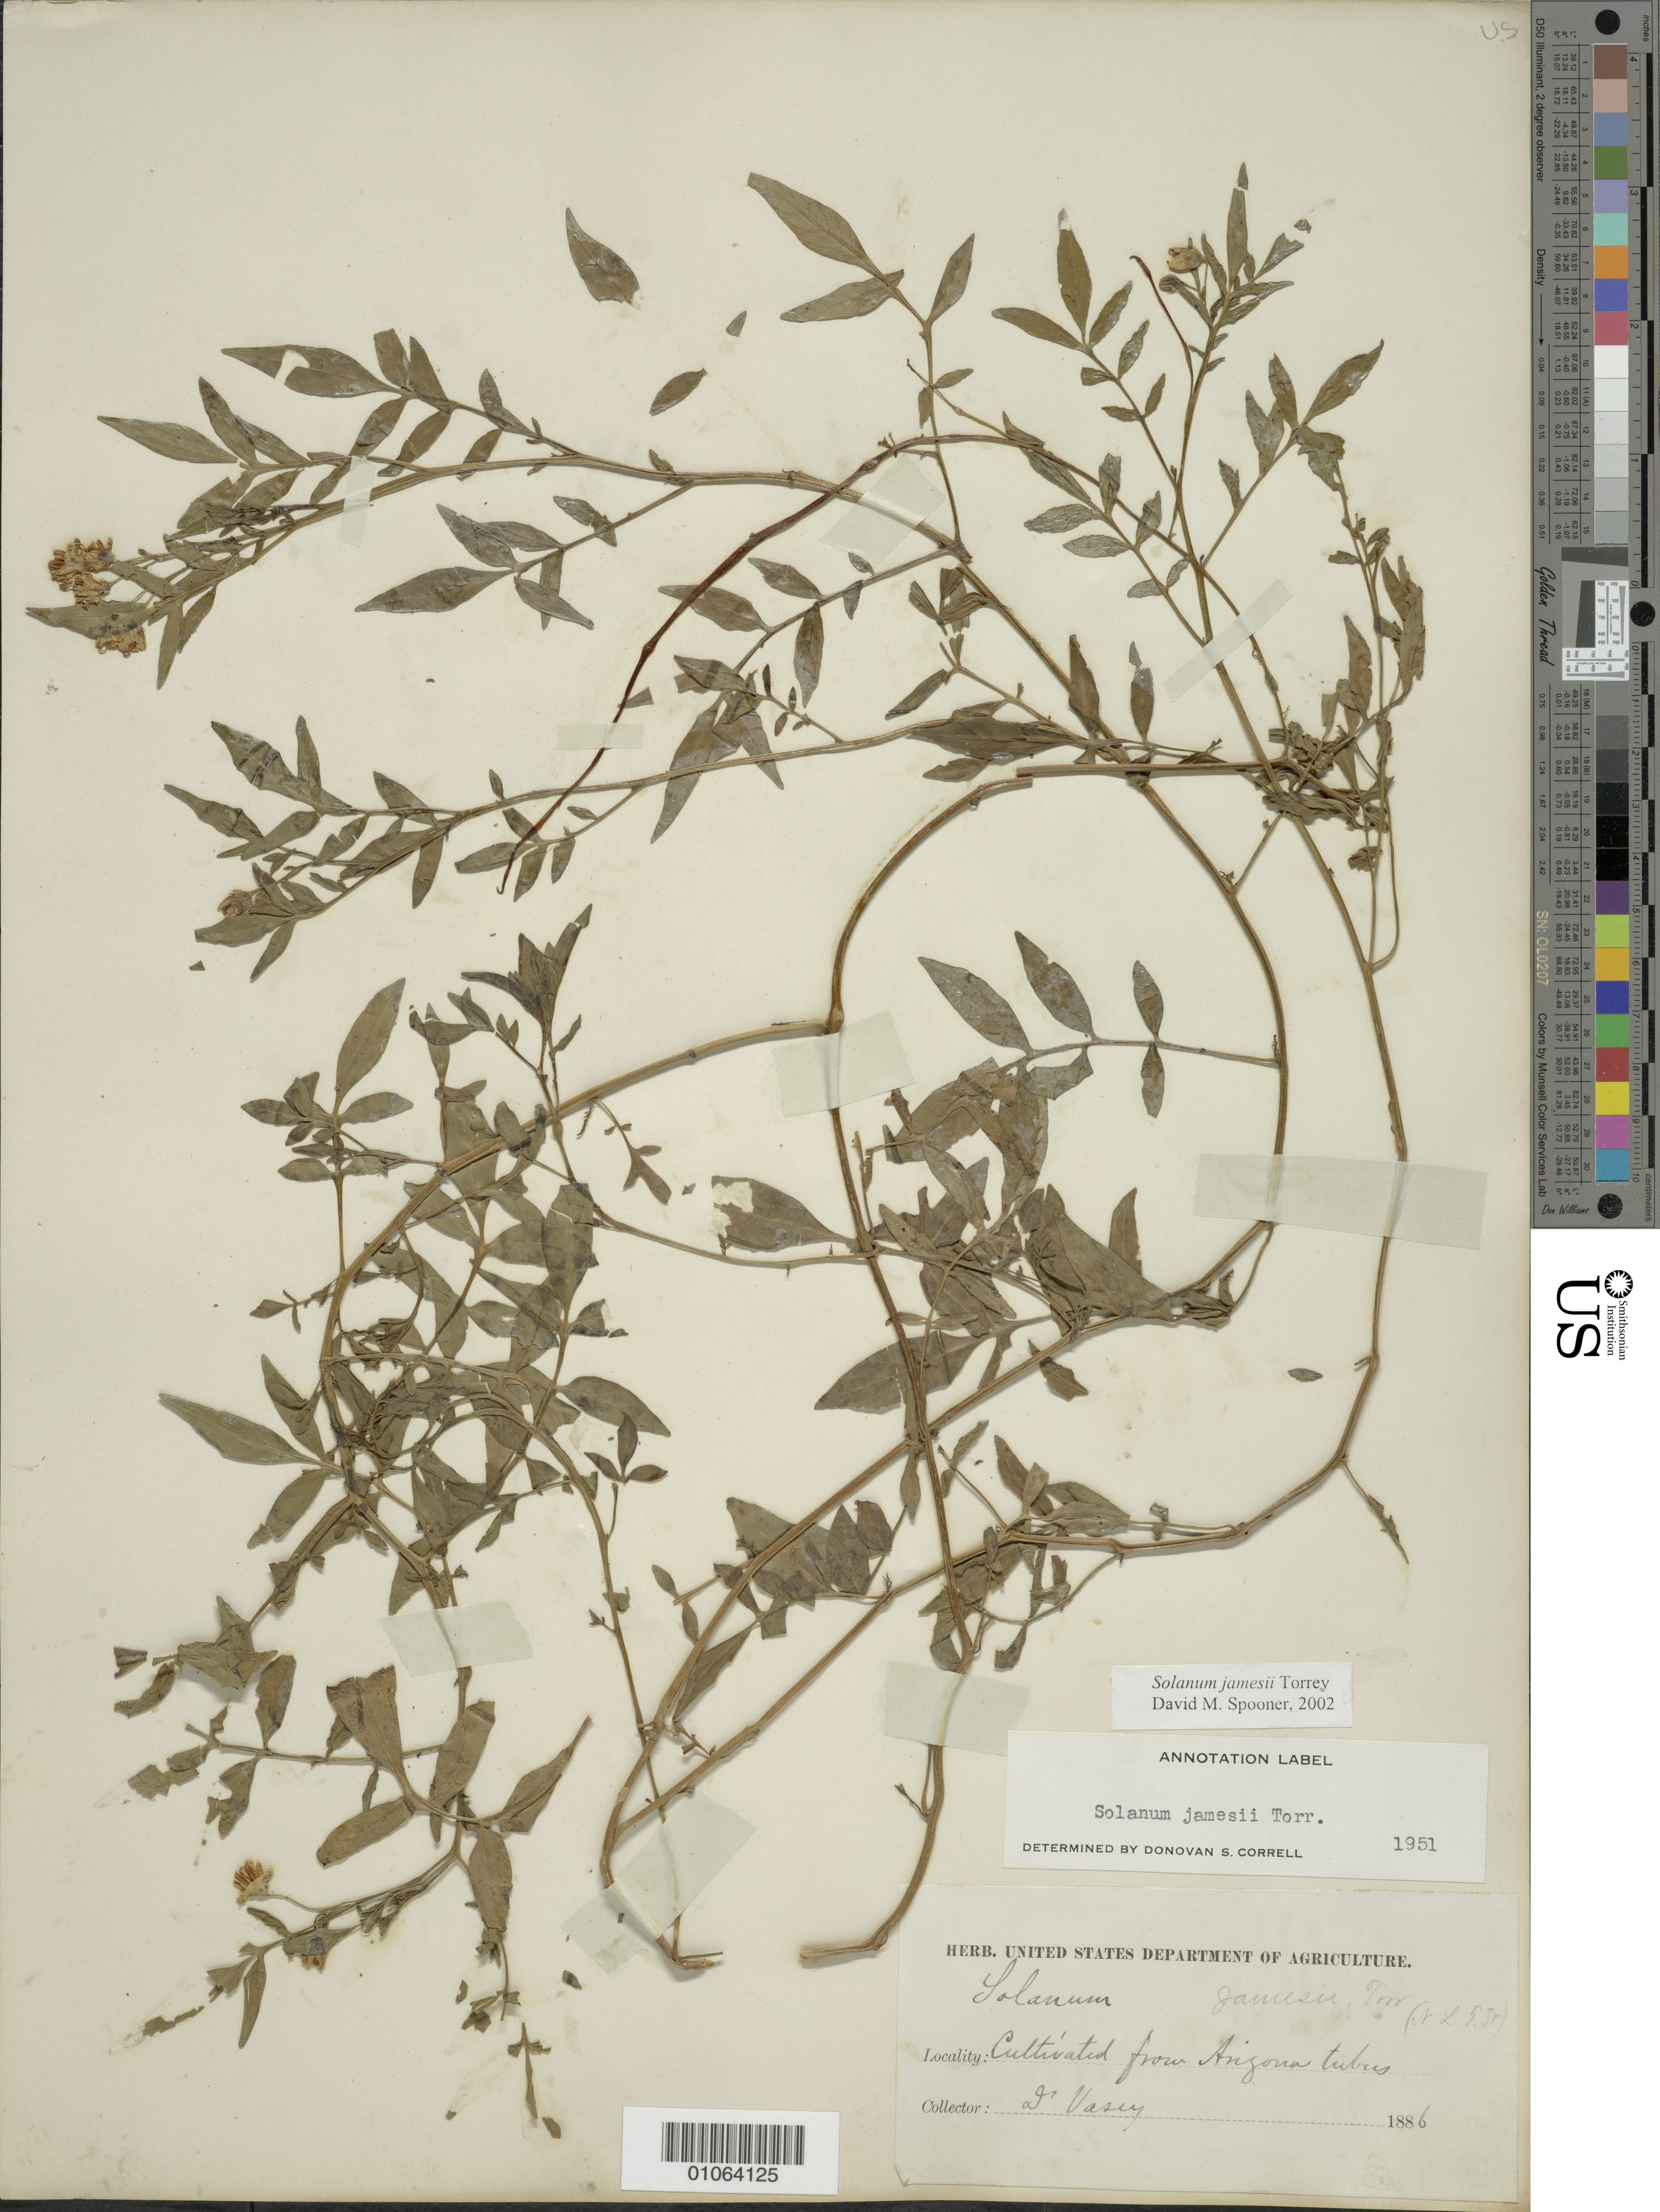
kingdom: Plantae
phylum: Tracheophyta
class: Magnoliopsida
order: Solanales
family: Solanaceae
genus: Solanum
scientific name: Solanum jamesii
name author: Torr.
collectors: Vasey, --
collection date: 1886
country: United States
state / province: Arizona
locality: From Arizona tubus.